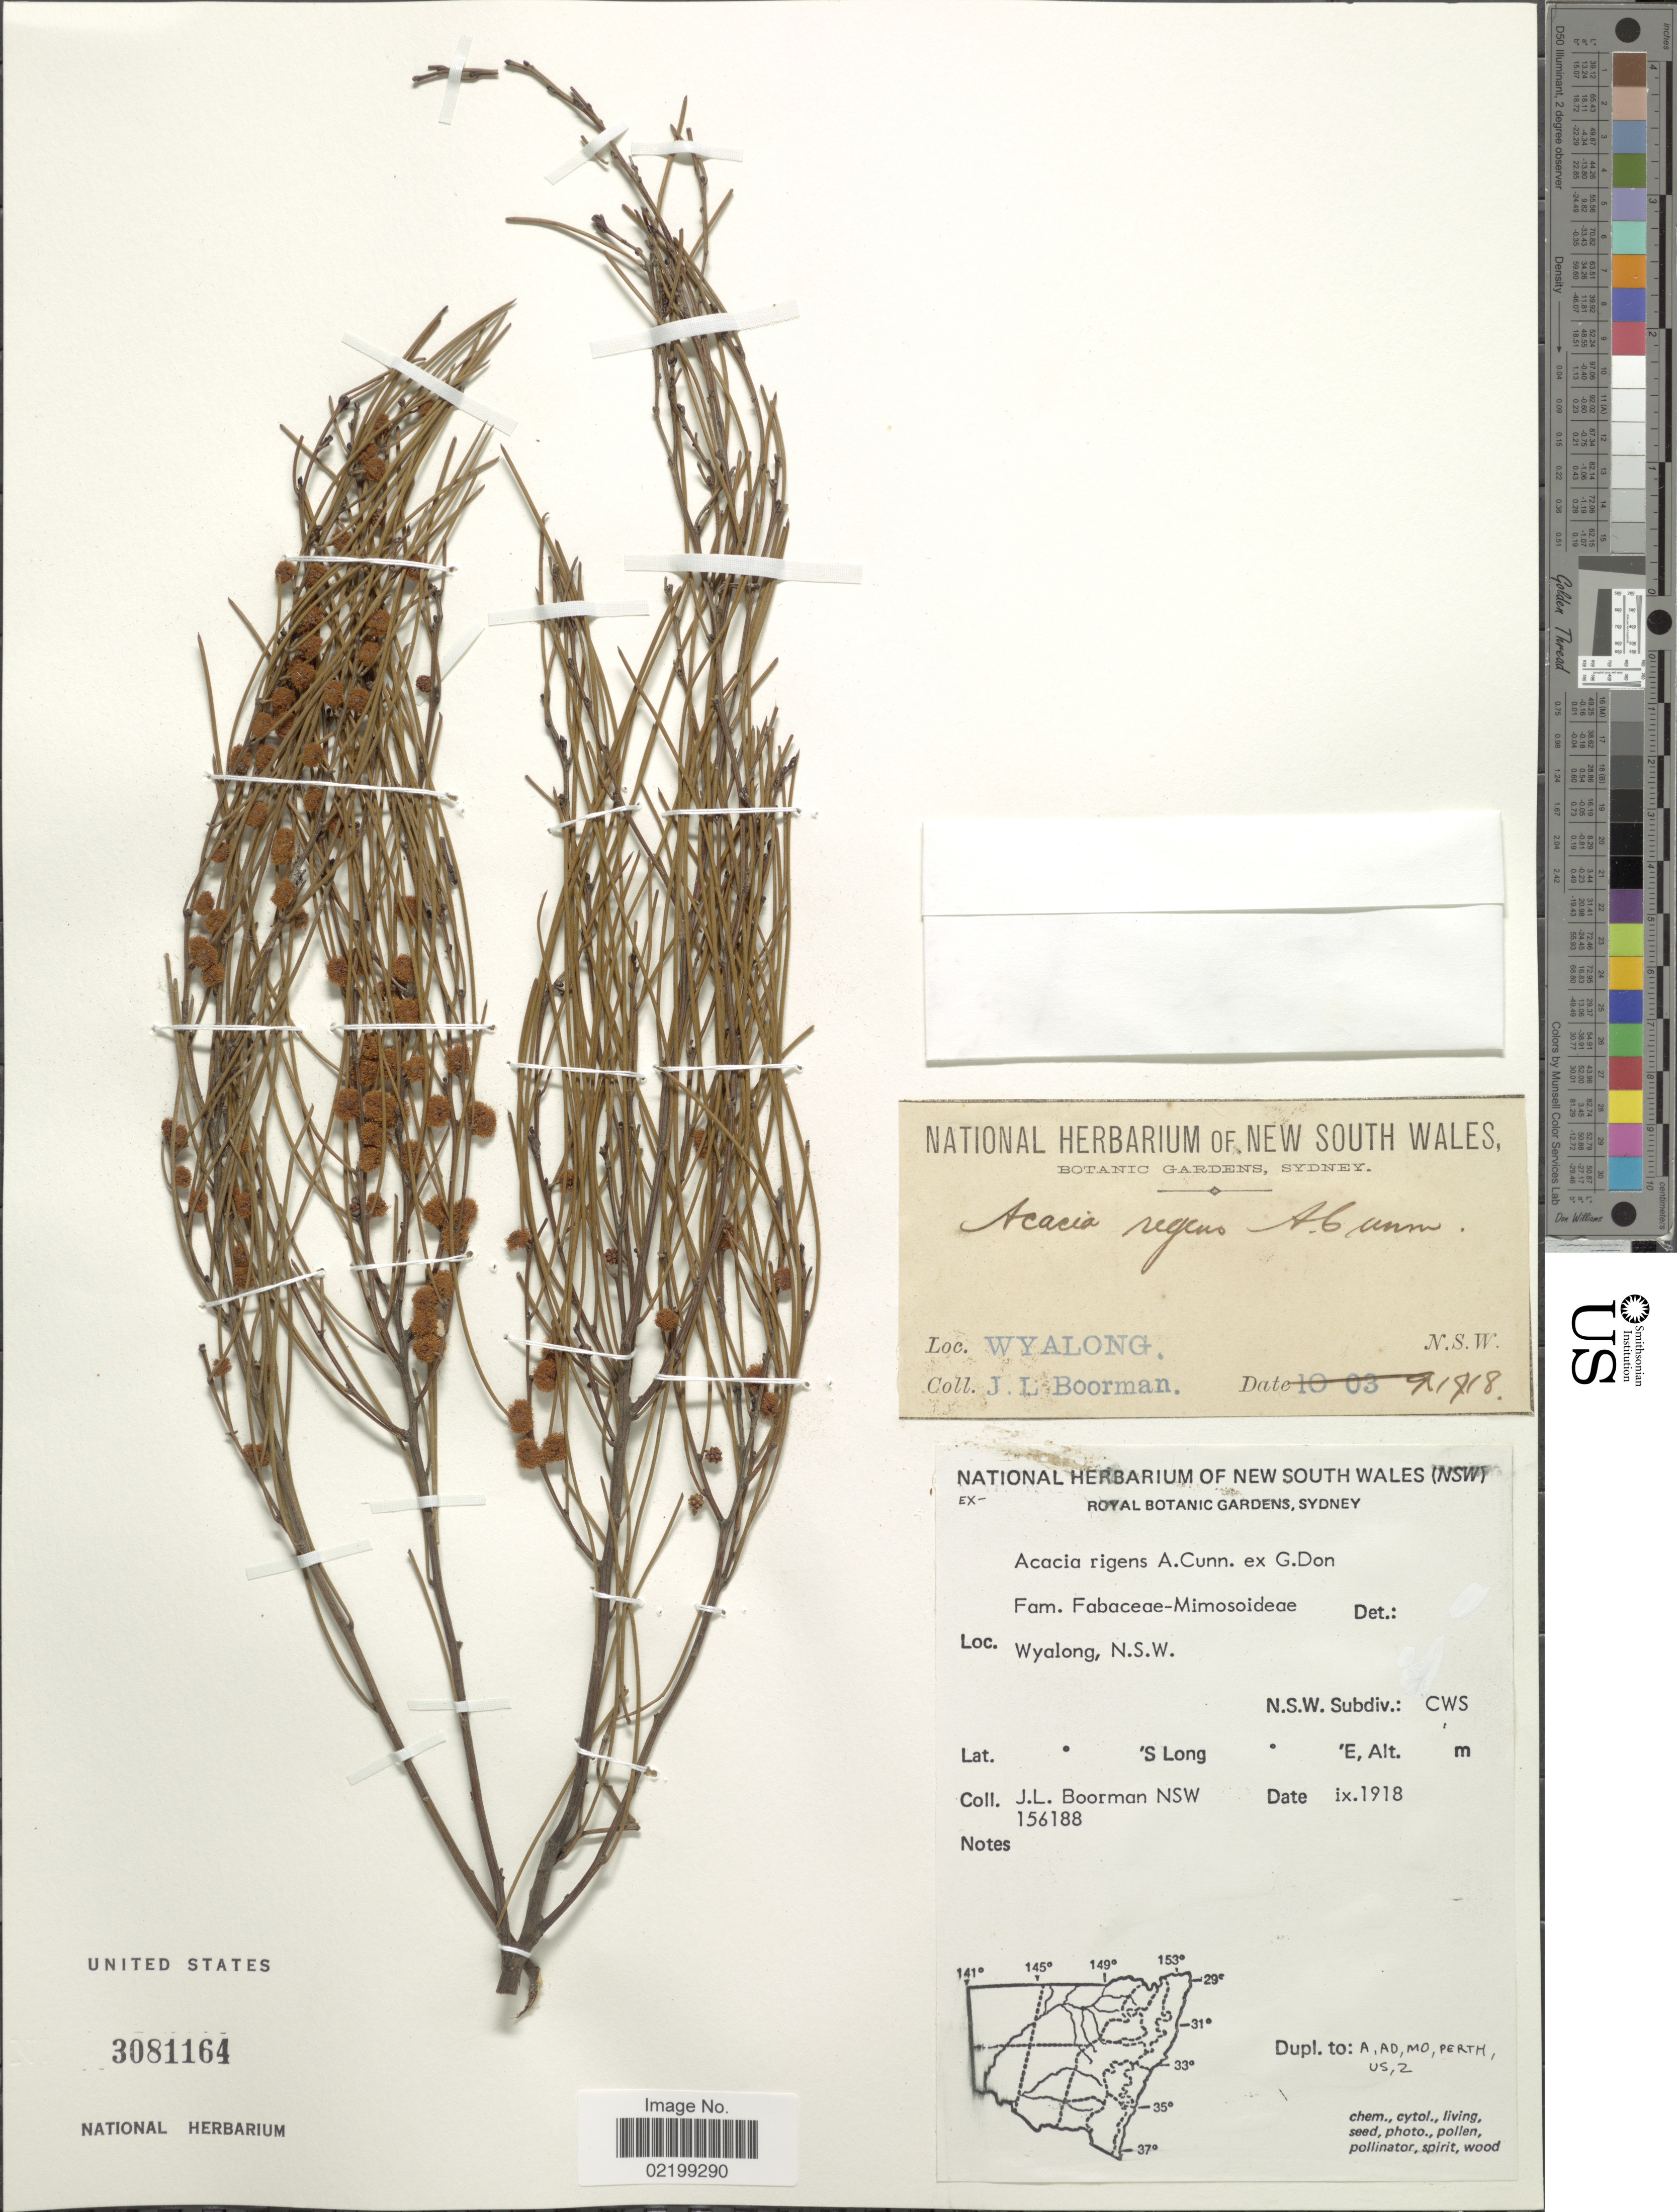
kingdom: Plantae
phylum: Tracheophyta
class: Magnoliopsida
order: Fabales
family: Fabaceae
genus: Acacia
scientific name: Acacia rigens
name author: G. Don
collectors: J. Boorman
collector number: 156188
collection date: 1918-09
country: Australia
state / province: New South Wales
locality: Wyalong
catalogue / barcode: US 3081164